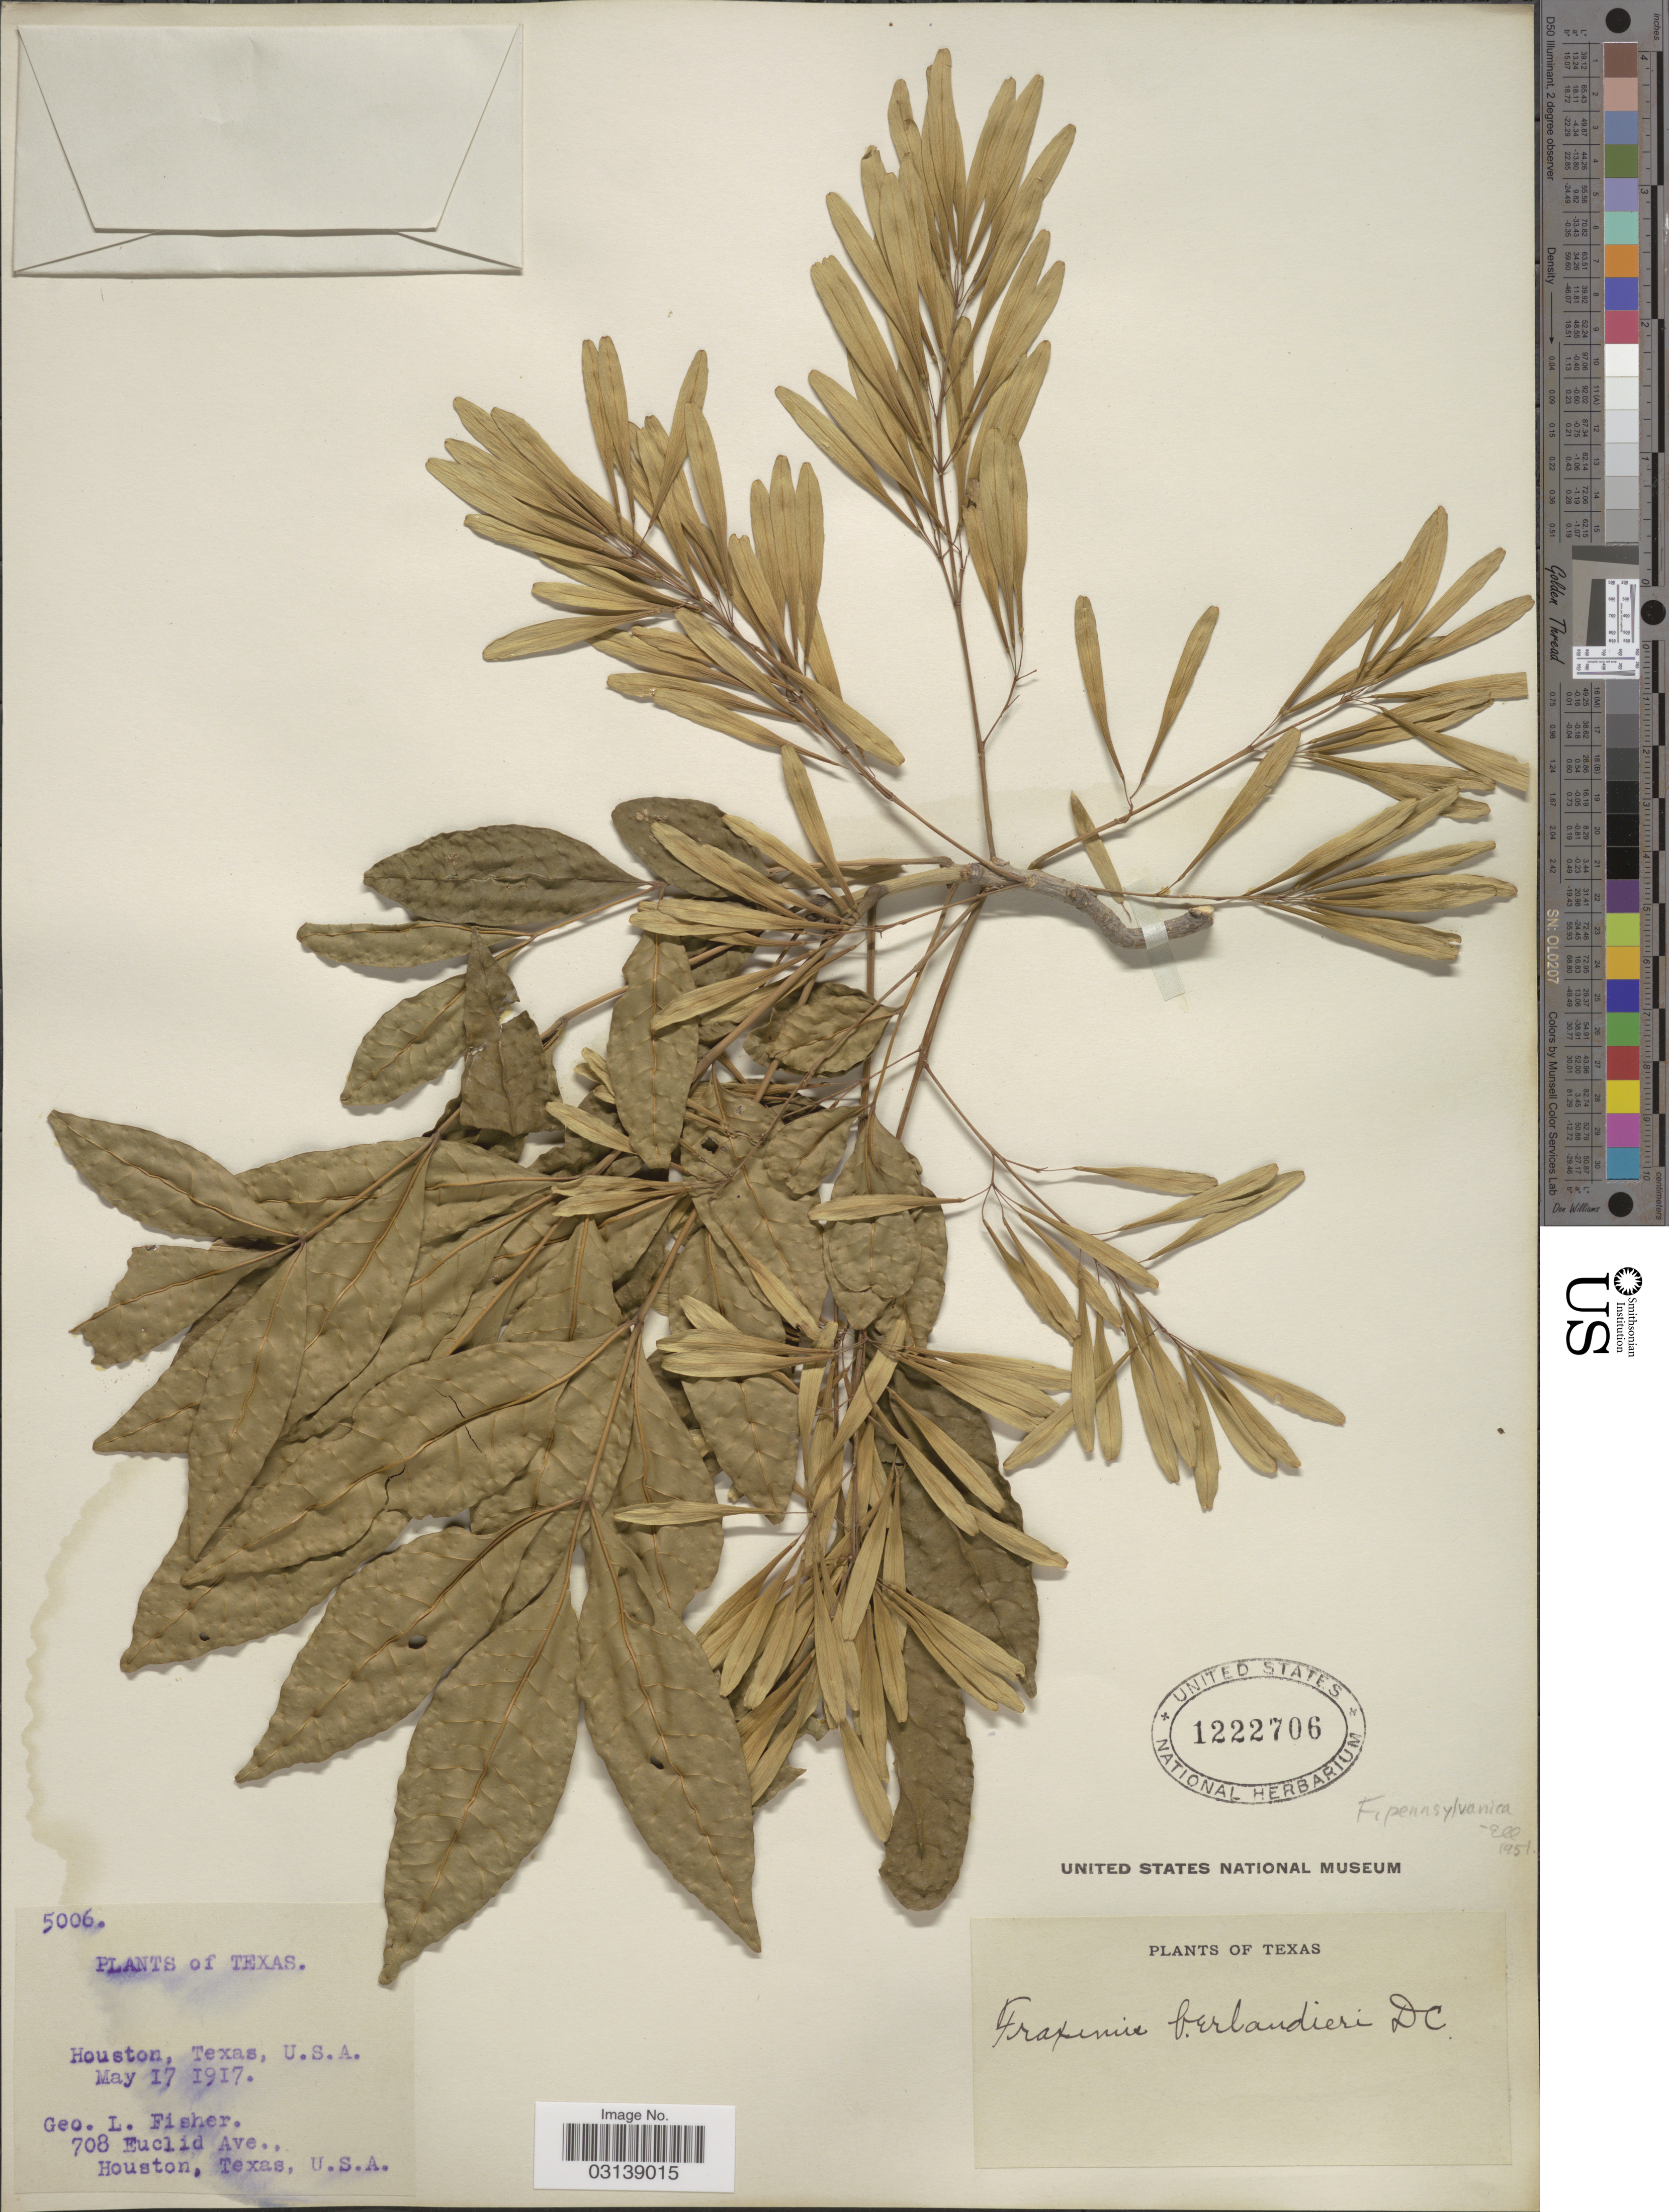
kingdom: Plantae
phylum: Tracheophyta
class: Magnoliopsida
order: Lamiales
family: Oleaceae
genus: Fraxinus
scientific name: Fraxinus pennsylvanica var. campestris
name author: (Britton) F.C. Gates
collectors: G. L. Fisher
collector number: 5006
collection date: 1917-05-17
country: United States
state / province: Texas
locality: Houston.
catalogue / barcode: US 1222706